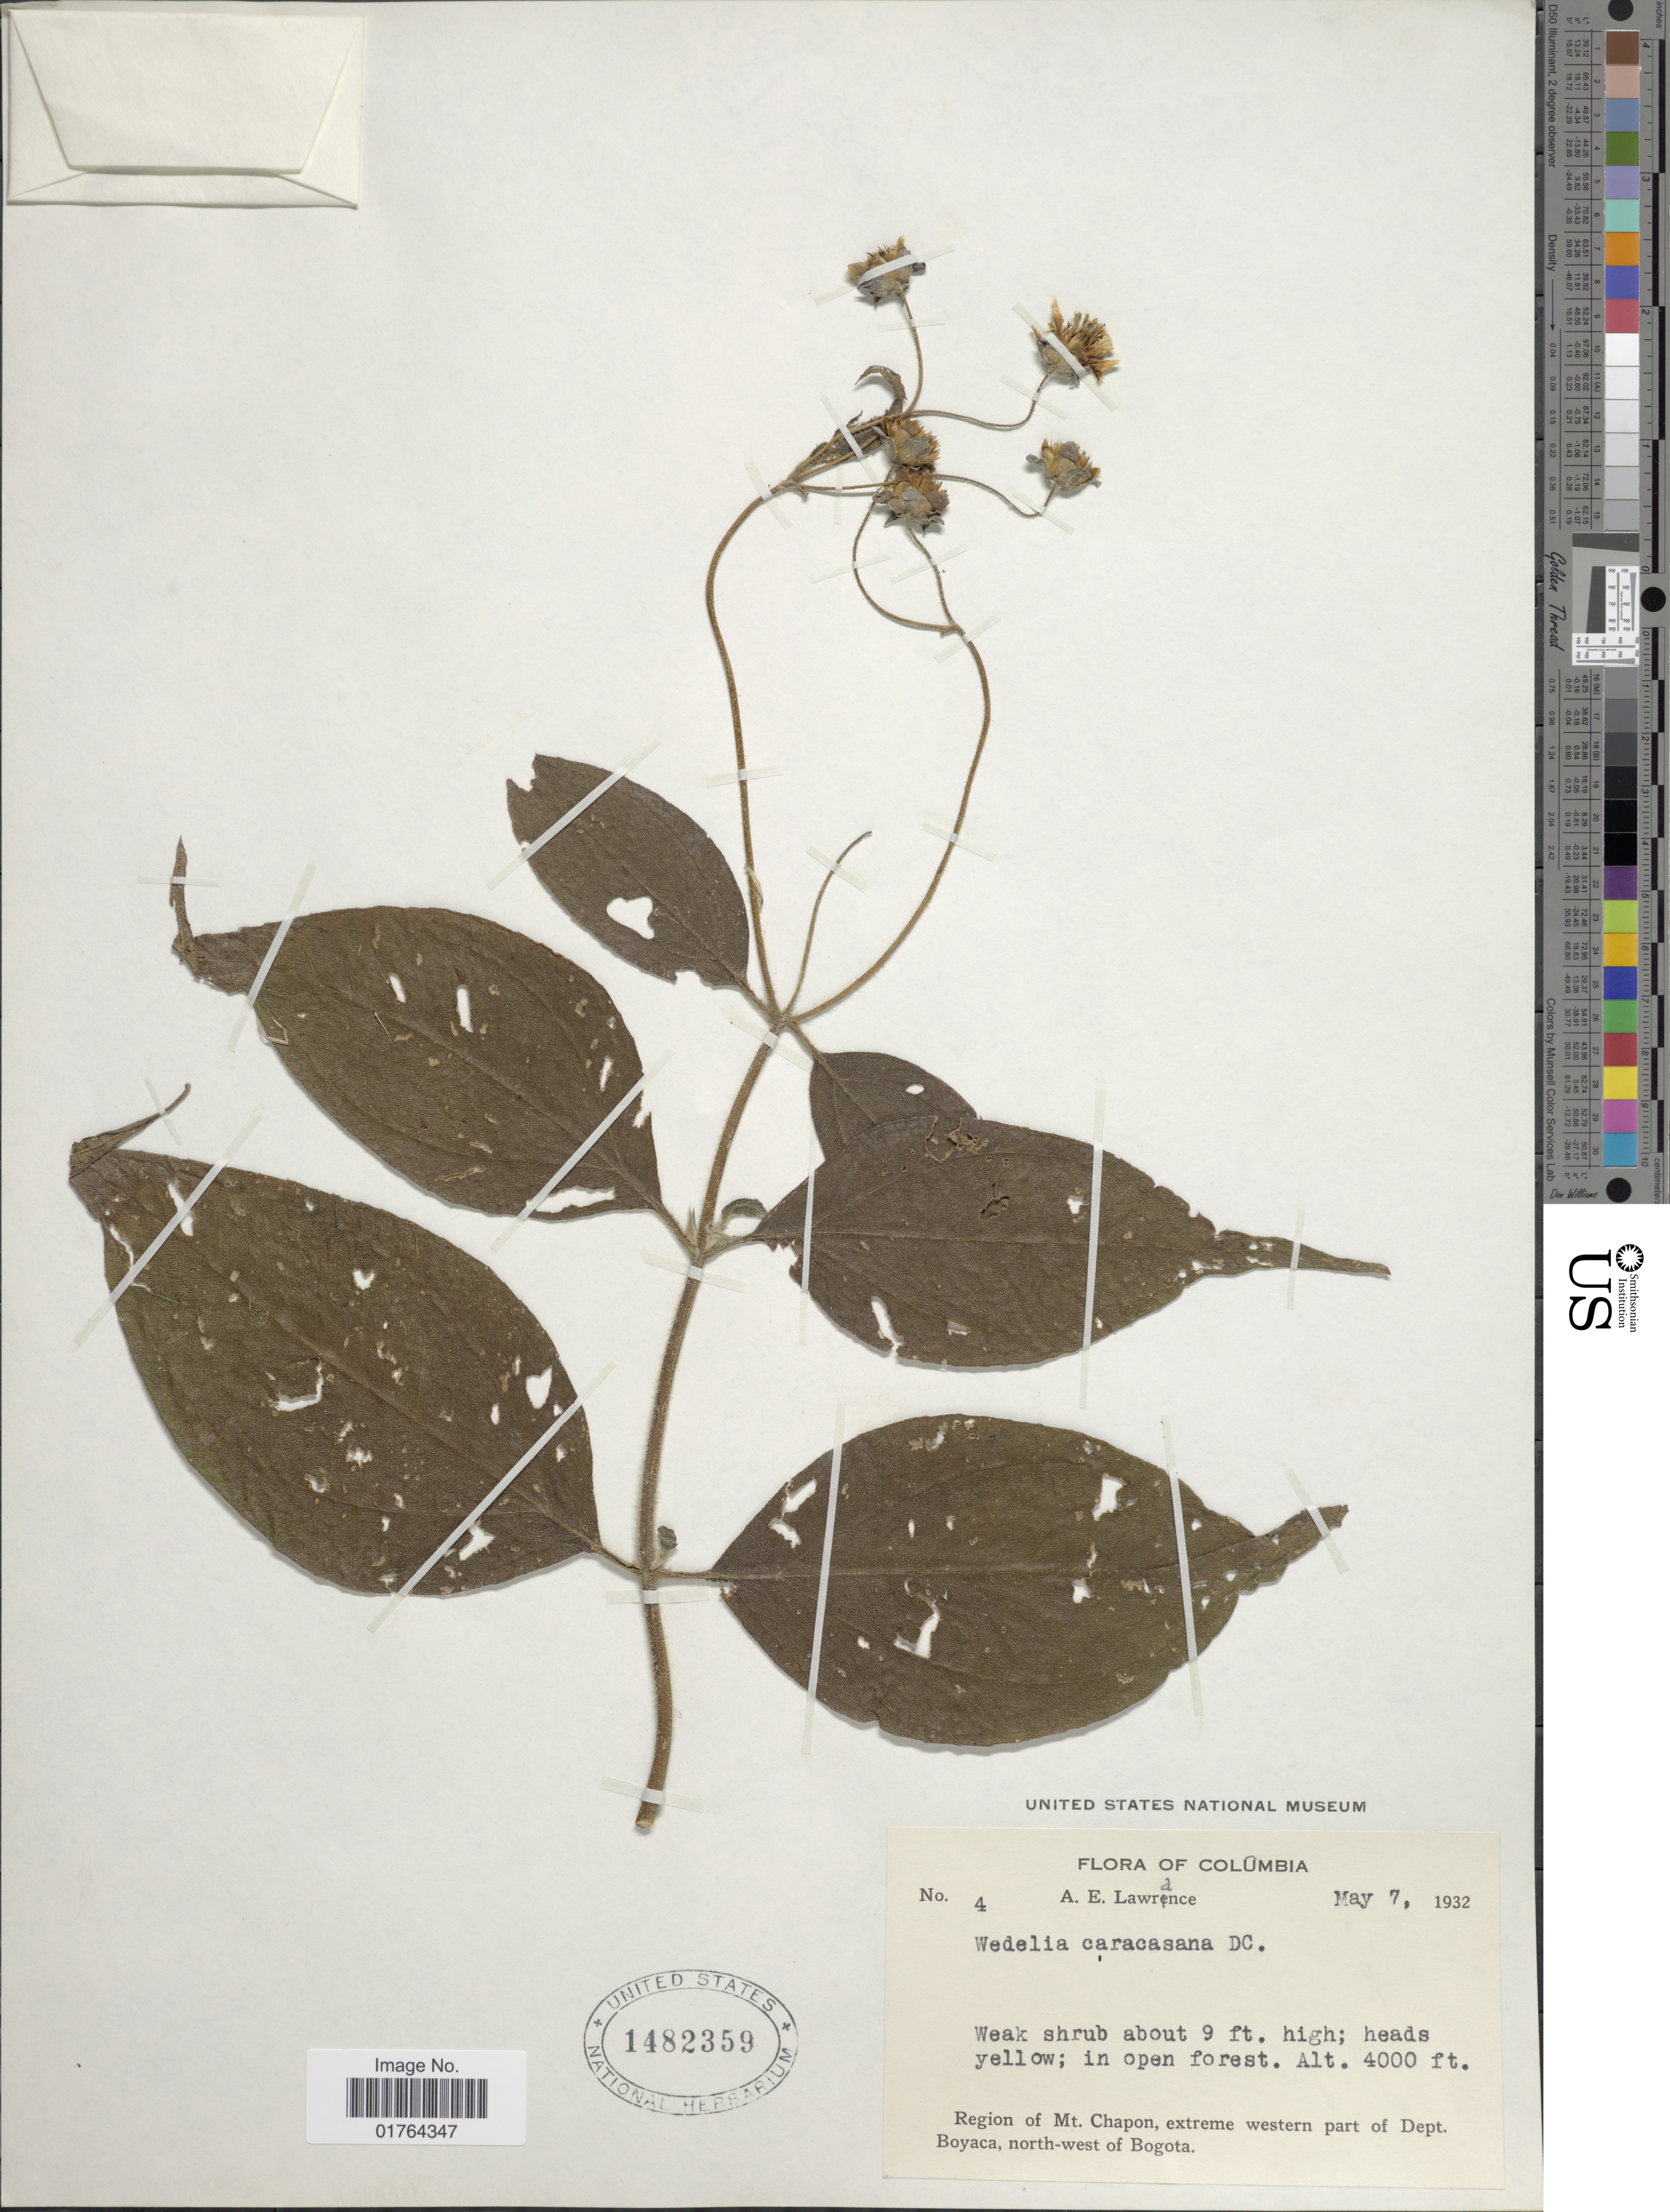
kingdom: Plantae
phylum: Tracheophyta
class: Magnoliopsida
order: Asterales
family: Asteraceae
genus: Wedelia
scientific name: Wedelia calycina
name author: Rich.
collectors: A. Lawrance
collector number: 4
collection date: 1932-05-07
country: Colombia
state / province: Boyacá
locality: Regio of Mt. Chapon, extreme western part of Dept. Boyaca, northwest of Bogota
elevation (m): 1219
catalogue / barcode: US 1482359